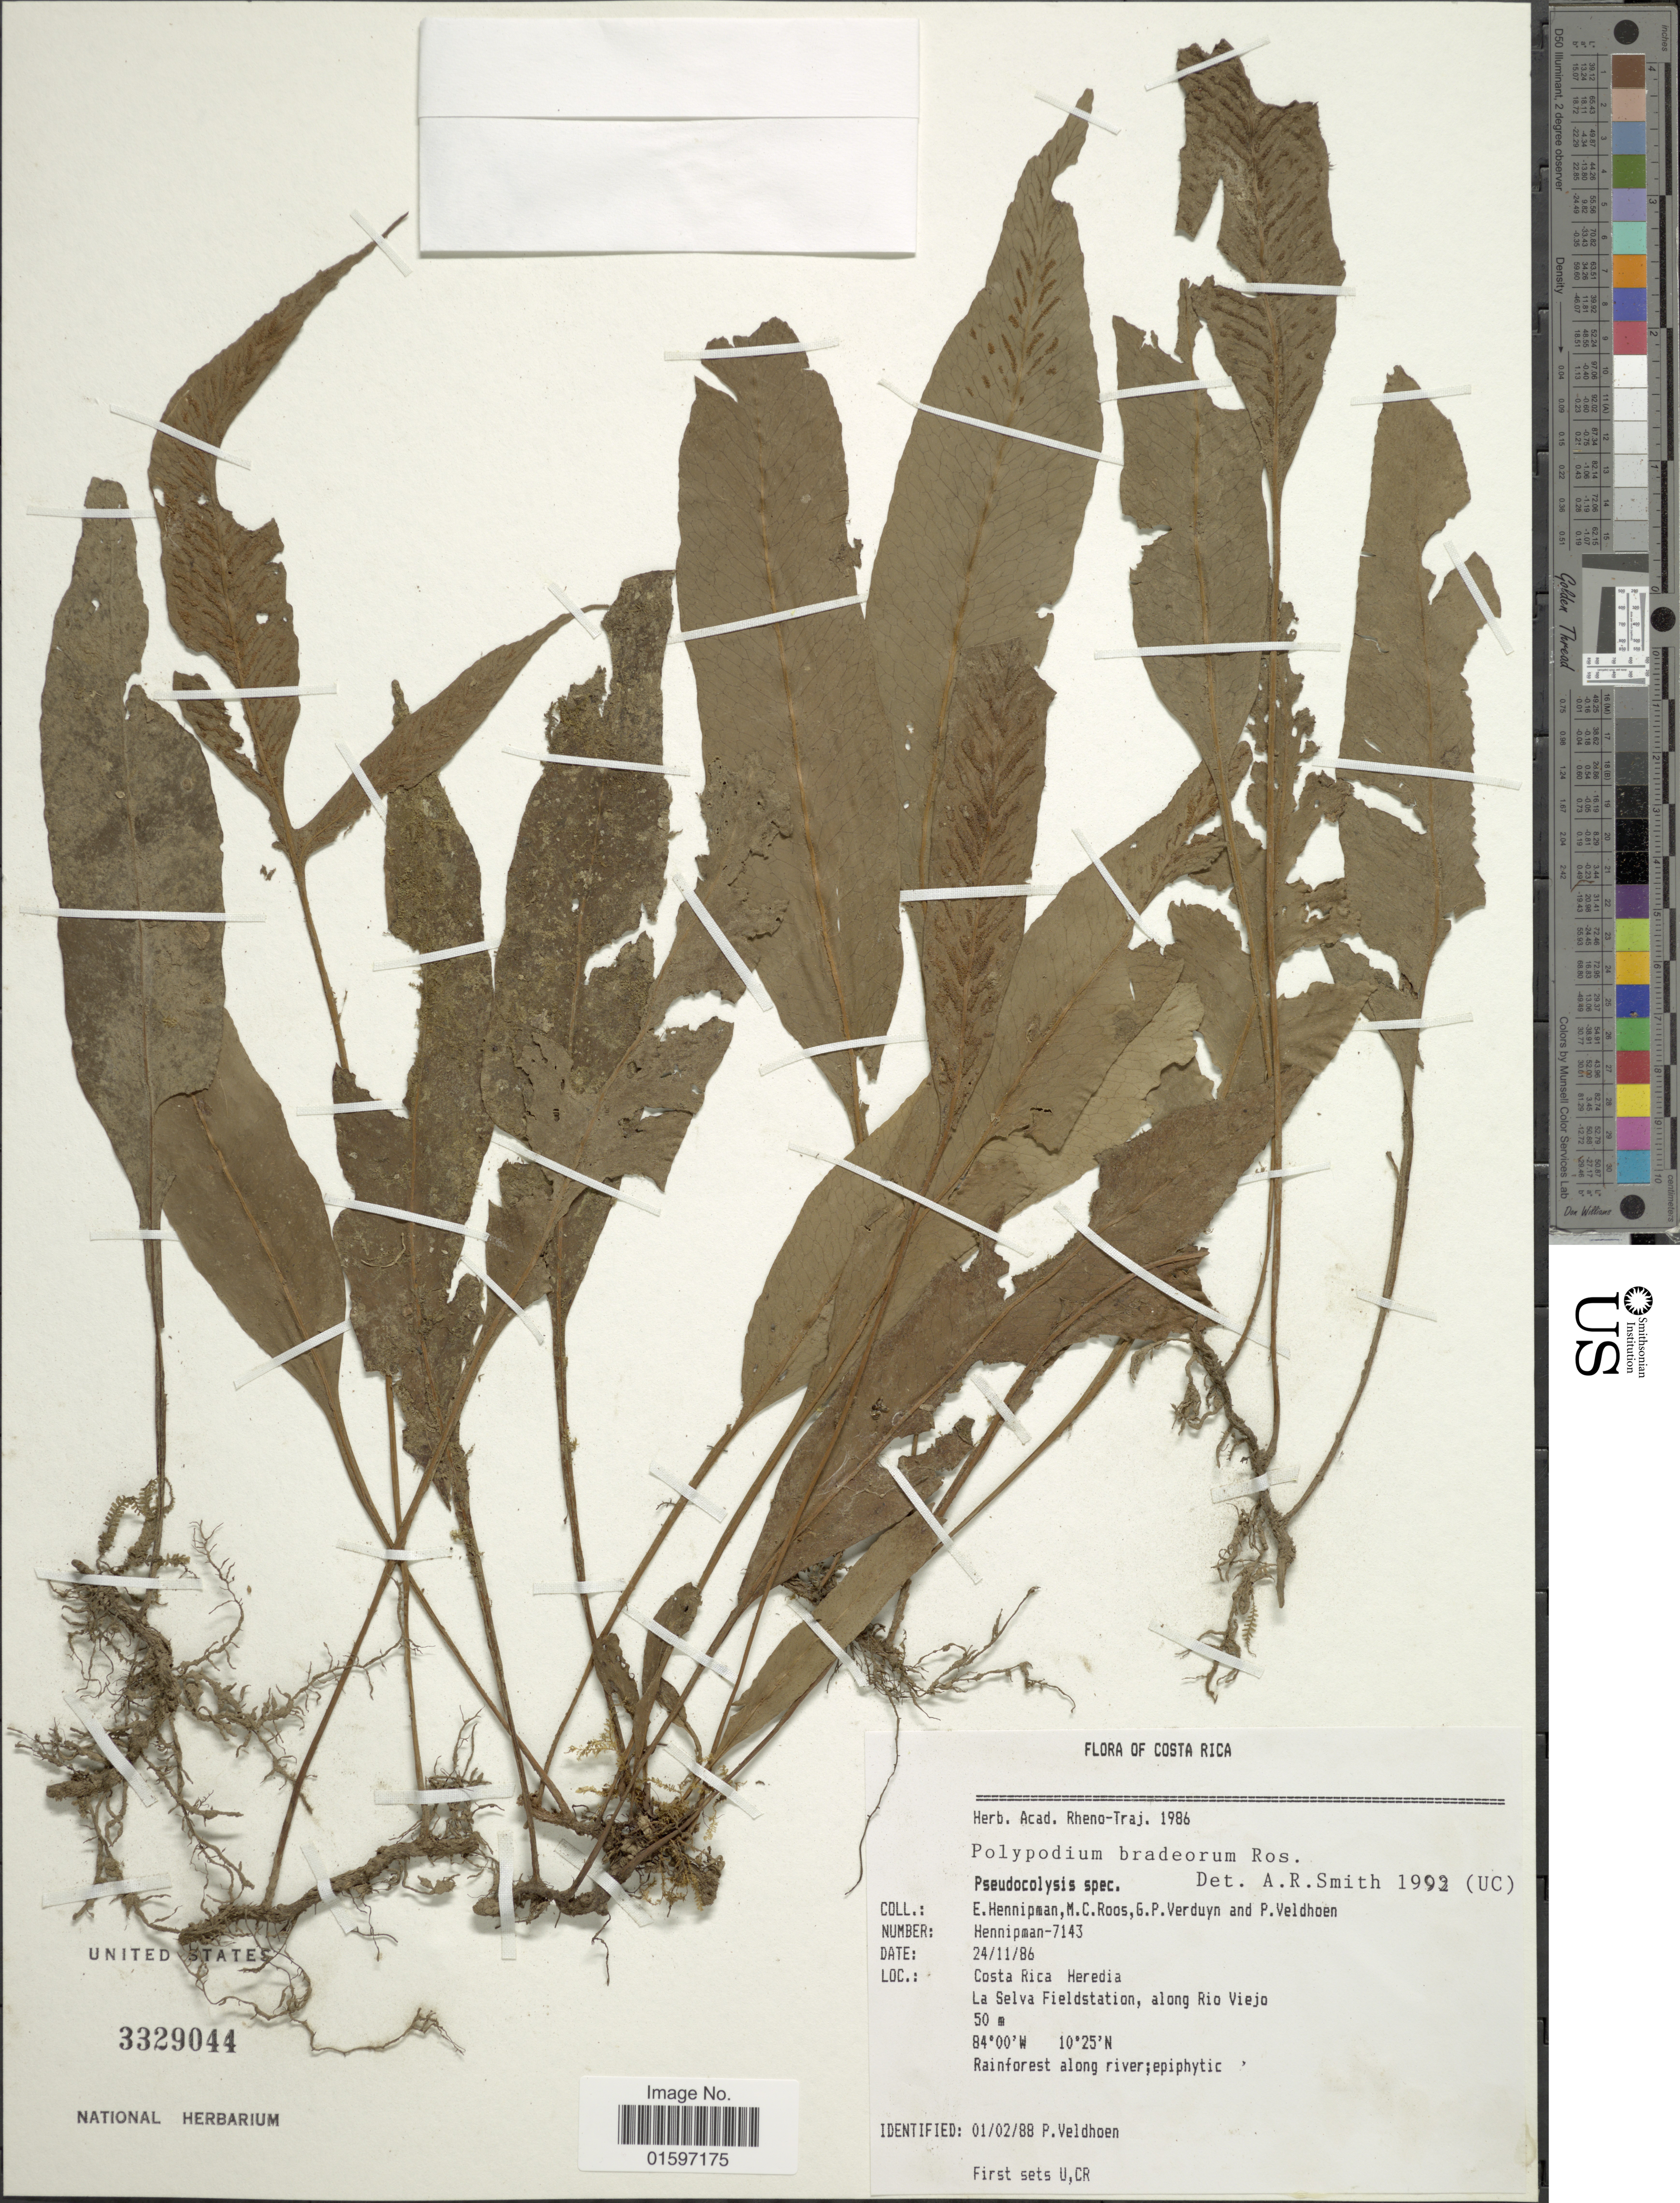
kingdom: Plantae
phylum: Tracheophyta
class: Polypodiopsida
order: Polypodiales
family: Polypodiaceae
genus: Pleopeltis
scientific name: Pleopeltis bradeorum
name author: (Rosenst.)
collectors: E. Hennipman, M. C. Roos, G. Verduyn & P. Veldhoen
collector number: Hennipman-7143*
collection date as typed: Transcribed d/m/y: 24/11/86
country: Costa Rica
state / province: Heredia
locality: La Selva Fieldstation, along Rio Viejo, Rainforest along river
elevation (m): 50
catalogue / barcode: US 3329044